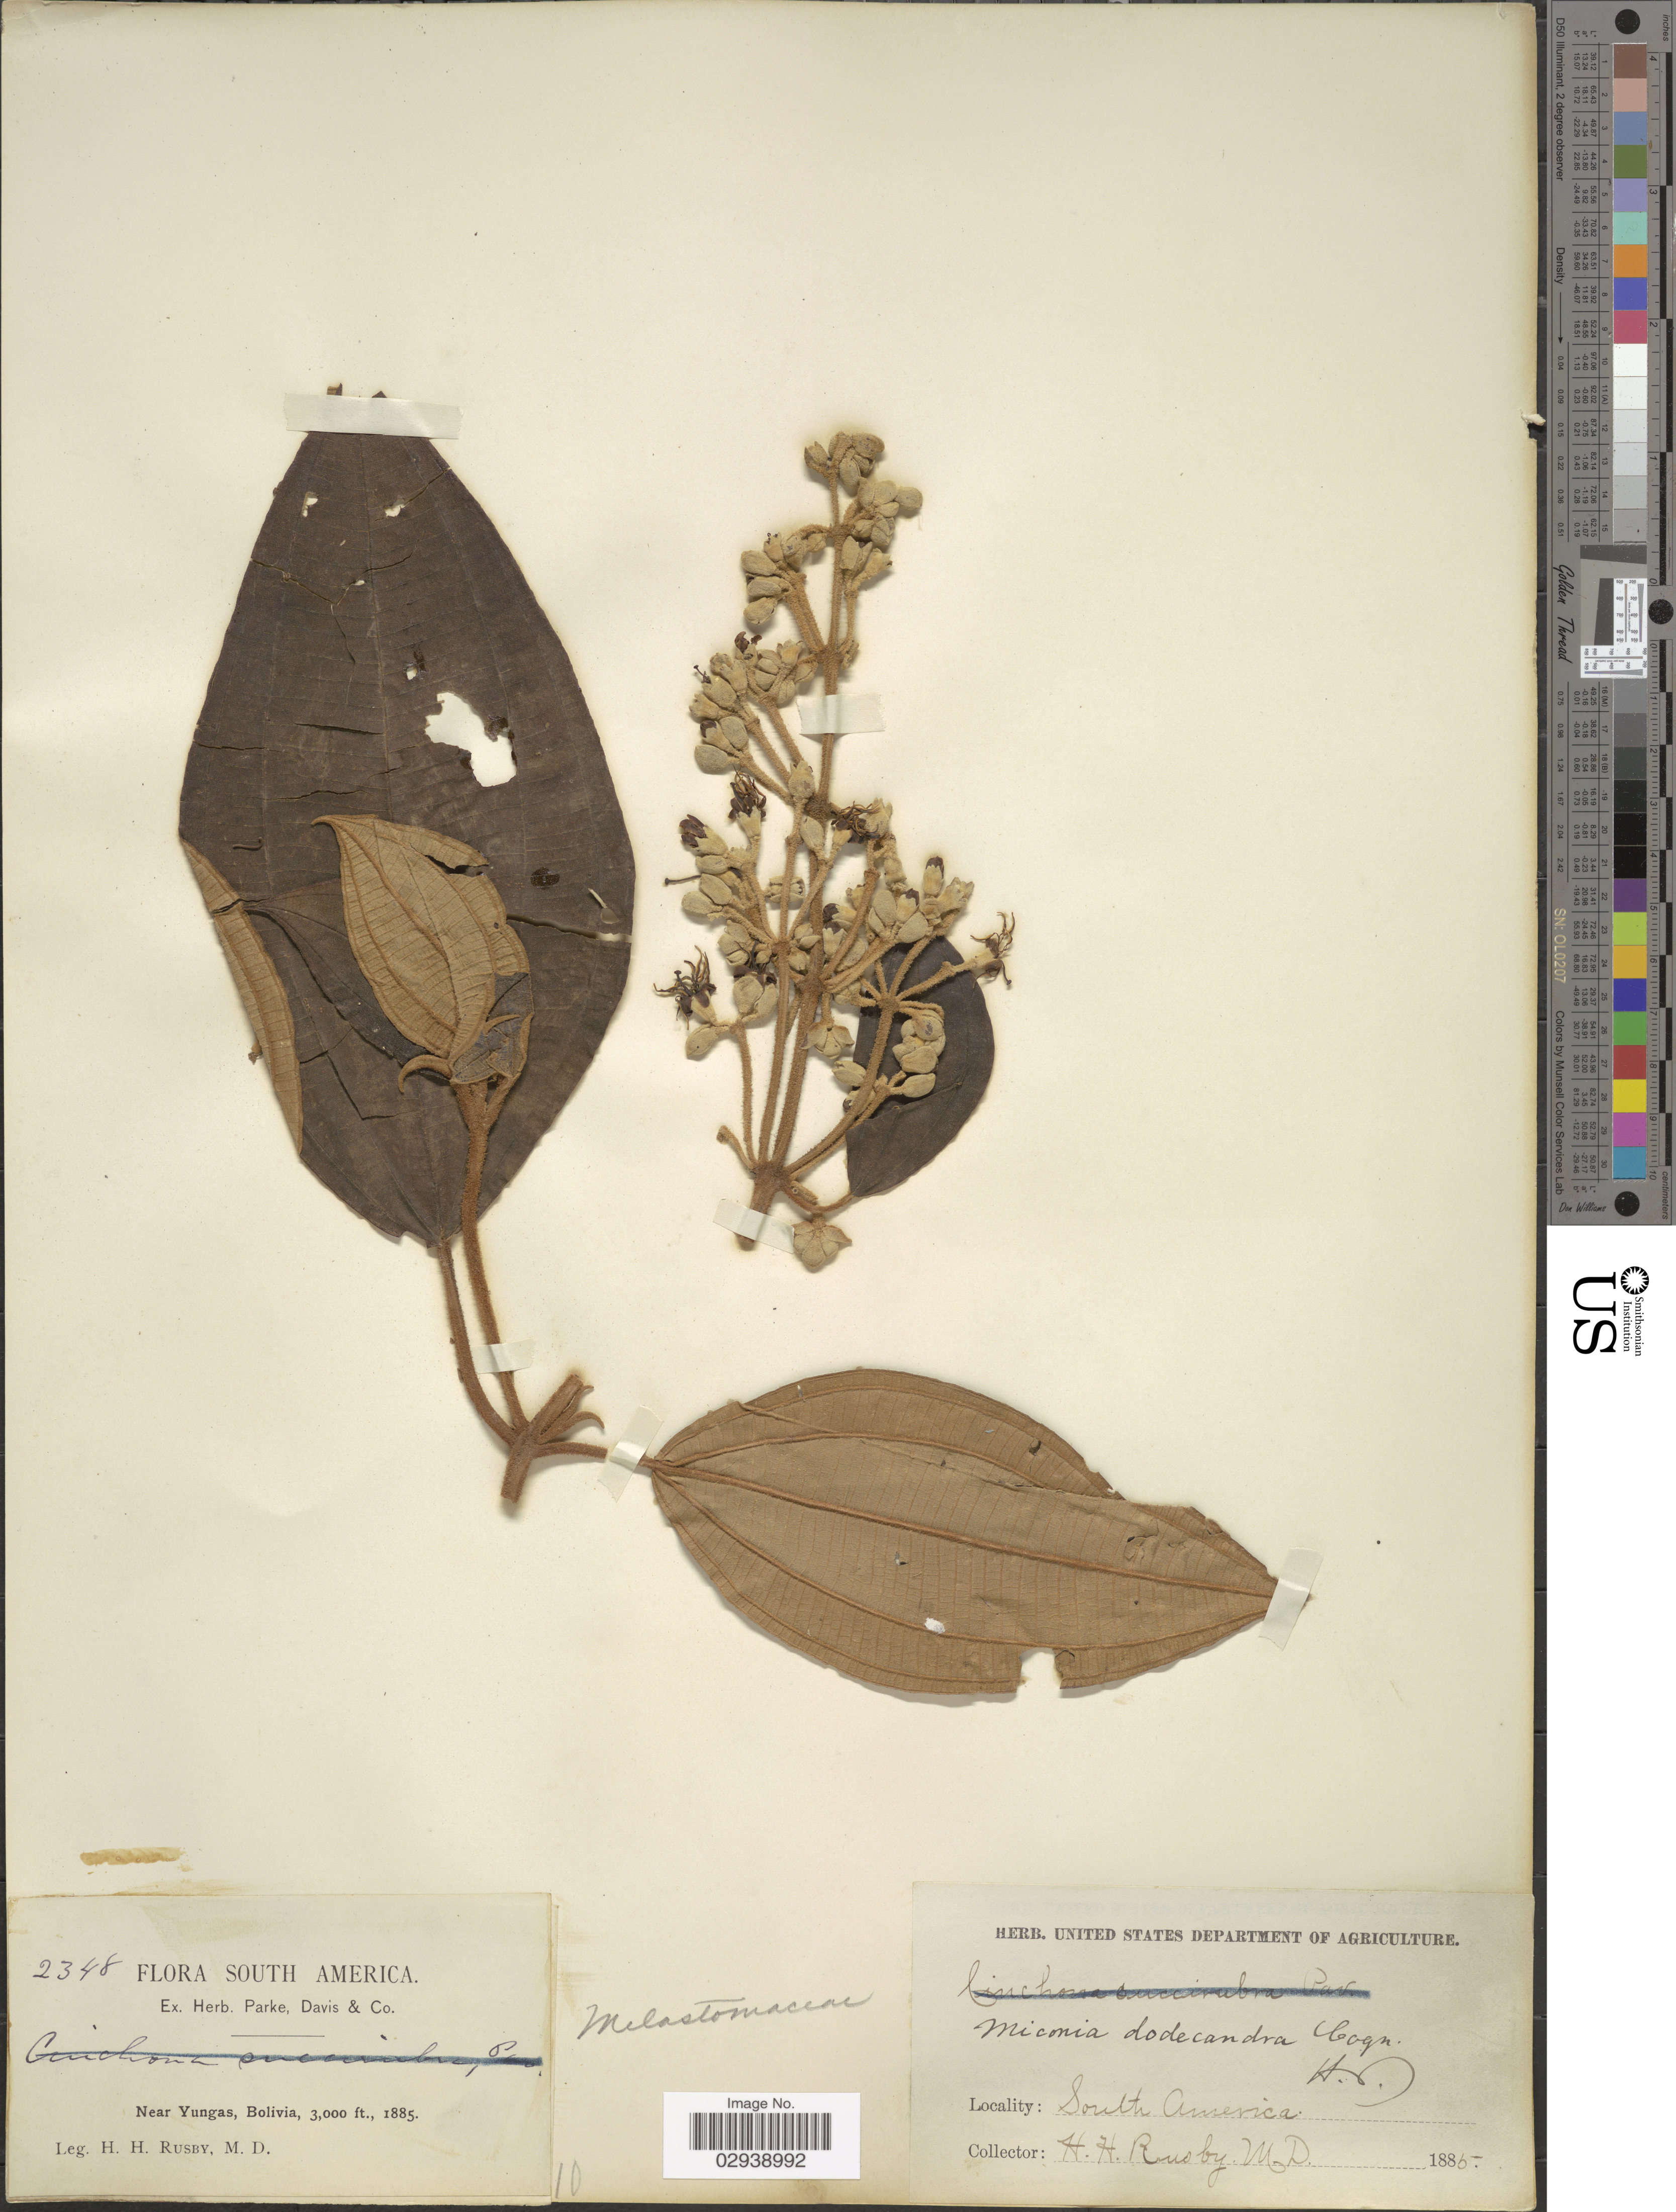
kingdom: Plantae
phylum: Tracheophyta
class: Magnoliopsida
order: Myrtales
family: Melastomataceae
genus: Miconia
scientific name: Miconia dodecandra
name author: Cogn.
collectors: H. H. Rusby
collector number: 2348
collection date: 1885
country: Bolivia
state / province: La Paz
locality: Near Yungas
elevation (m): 914